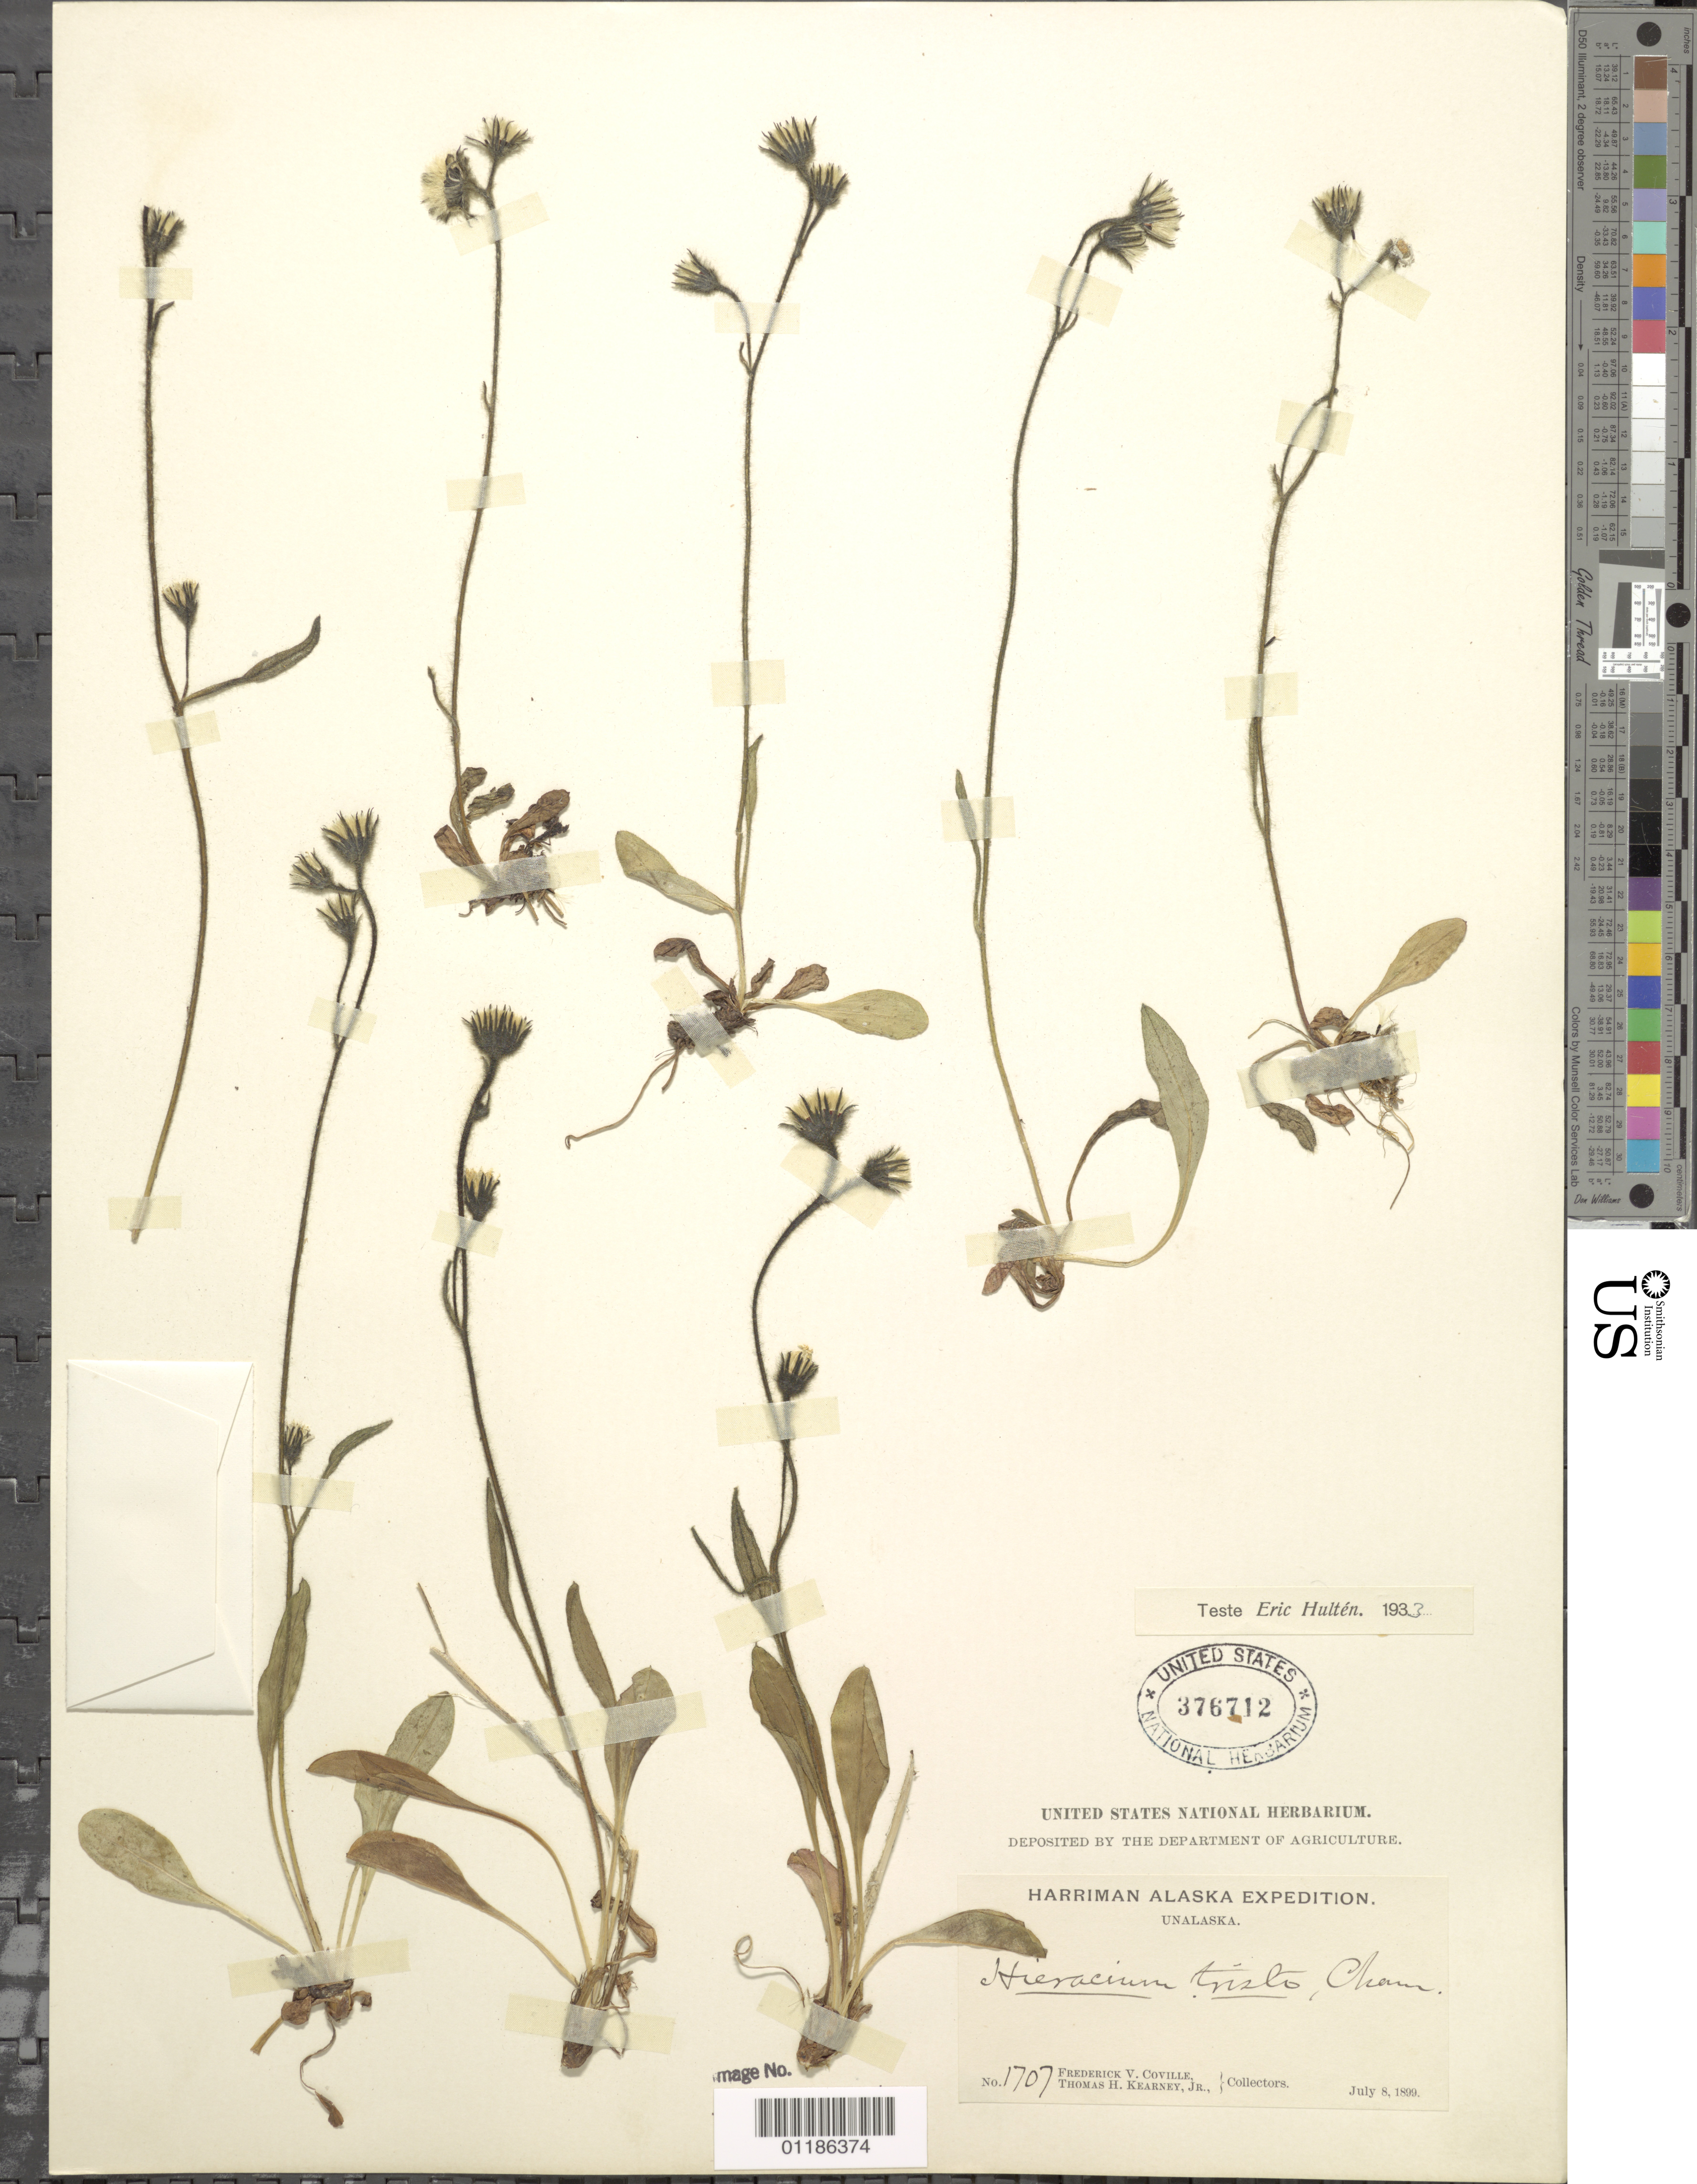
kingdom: Plantae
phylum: Tracheophyta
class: Magnoliopsida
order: Asterales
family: Asteraceae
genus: Hieracium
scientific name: Hieracium triste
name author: Willd. ex Spreng.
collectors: F. V. Coville & T. H. Kearney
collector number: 1707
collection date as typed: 08 Jul 1899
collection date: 1899-07-08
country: United States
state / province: Alaska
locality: Unalaska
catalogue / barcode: US 376712